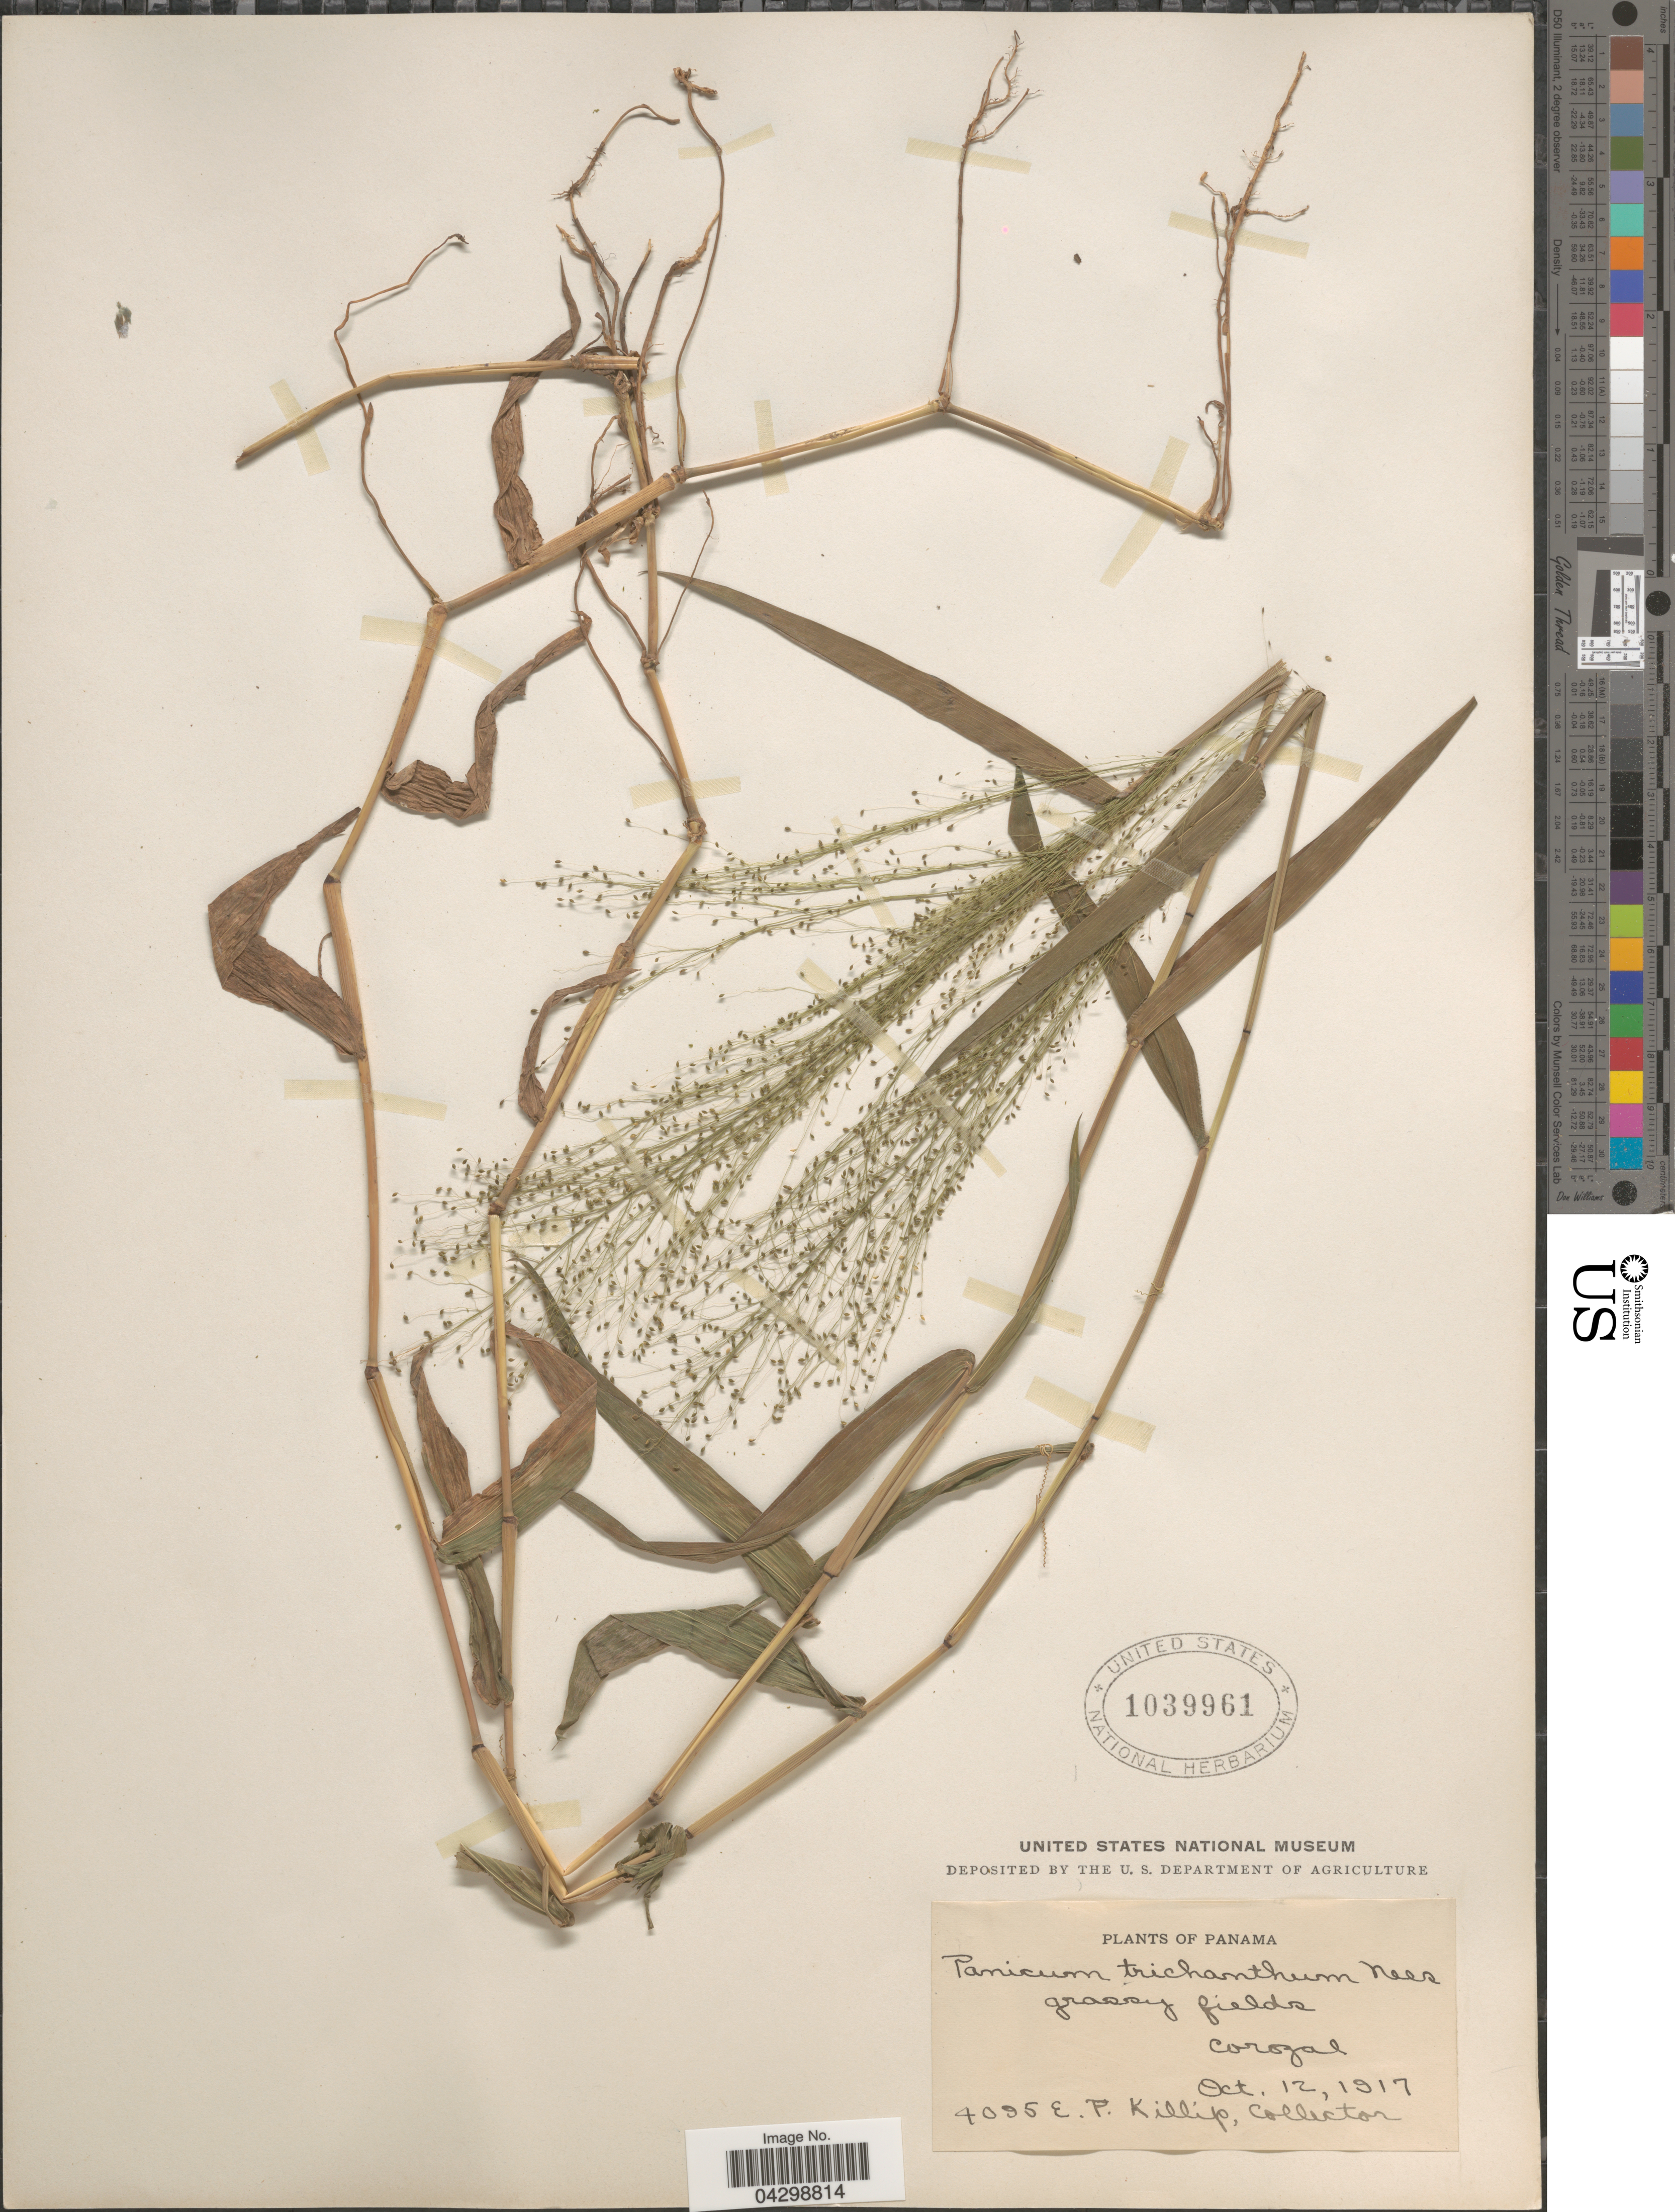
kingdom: Plantae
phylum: Tracheophyta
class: Liliopsida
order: Poales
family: Poaceae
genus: Panicum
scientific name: Panicum trichanthum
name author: Nees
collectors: E. P. Killip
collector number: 4095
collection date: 1917-10-12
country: Panama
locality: Grassy fields. Corozal.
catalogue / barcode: US 1039961